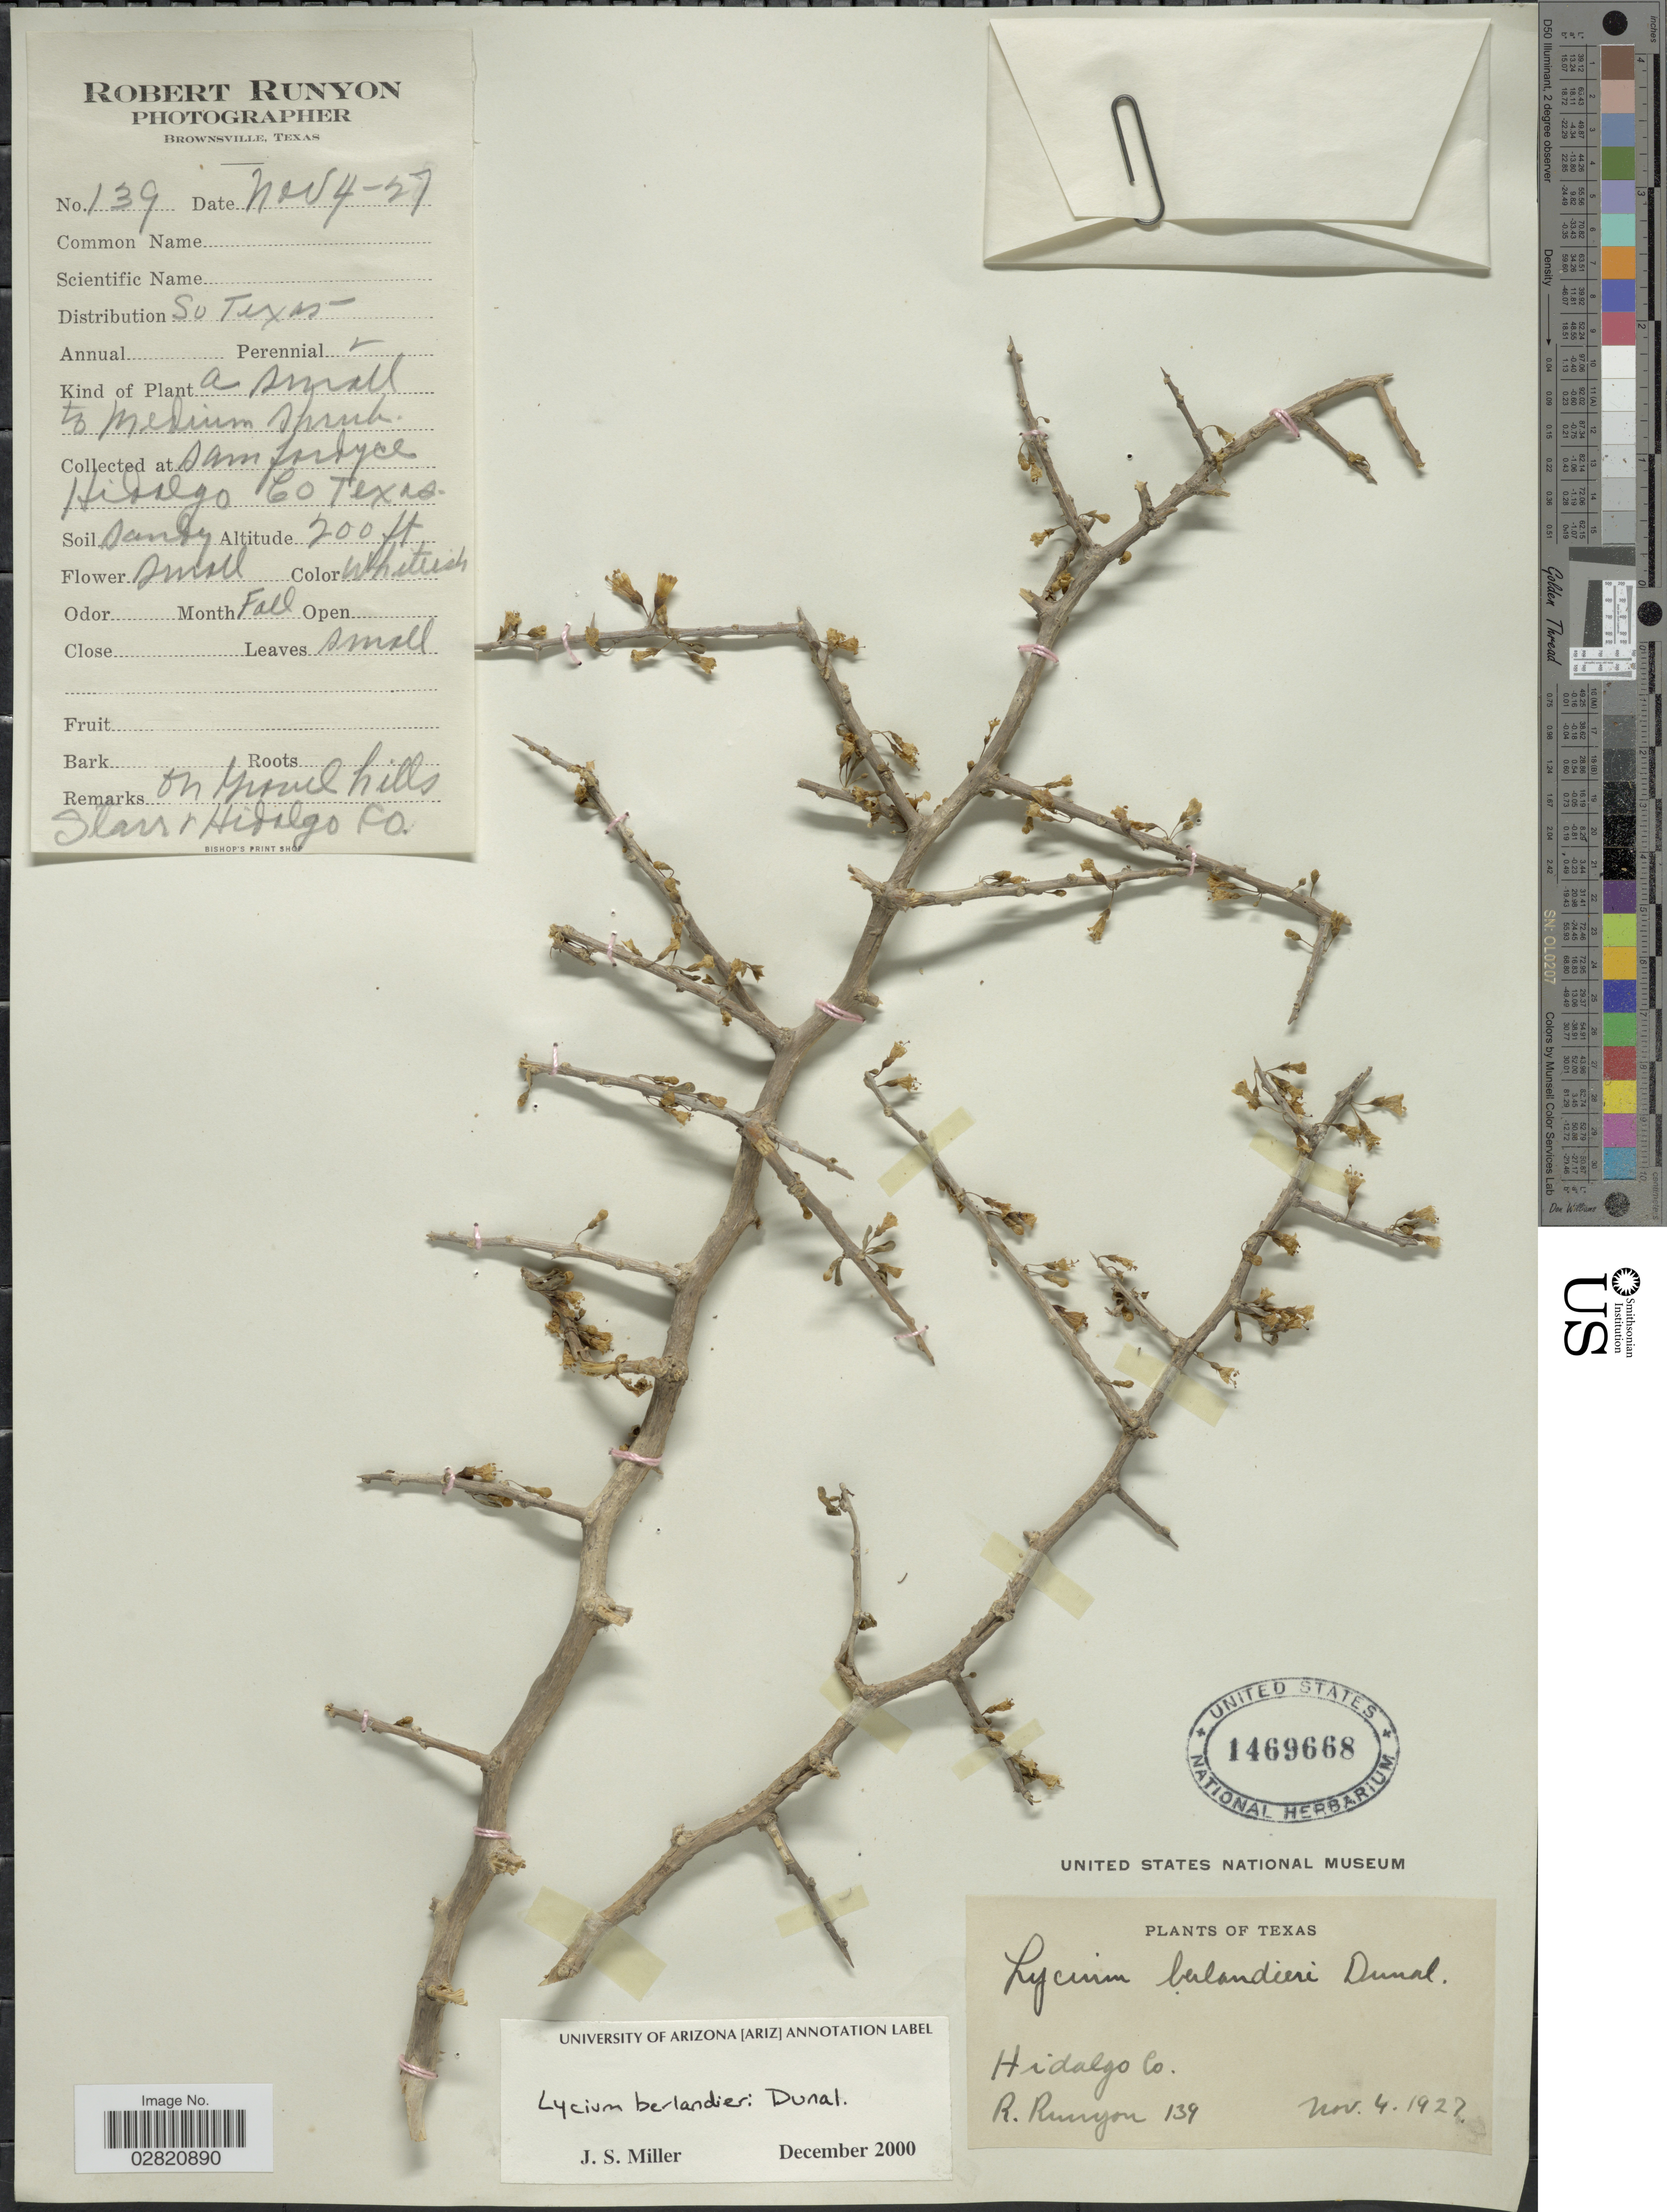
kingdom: Plantae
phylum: Tracheophyta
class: Magnoliopsida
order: Solanales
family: Solanaceae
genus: Lycium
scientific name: Lycium berlandieri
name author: Dunal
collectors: R. Runyon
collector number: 139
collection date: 1927-11-04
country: United States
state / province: Texas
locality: Hidalgo Co. Dam Fordyce.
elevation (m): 61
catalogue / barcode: US 1469668